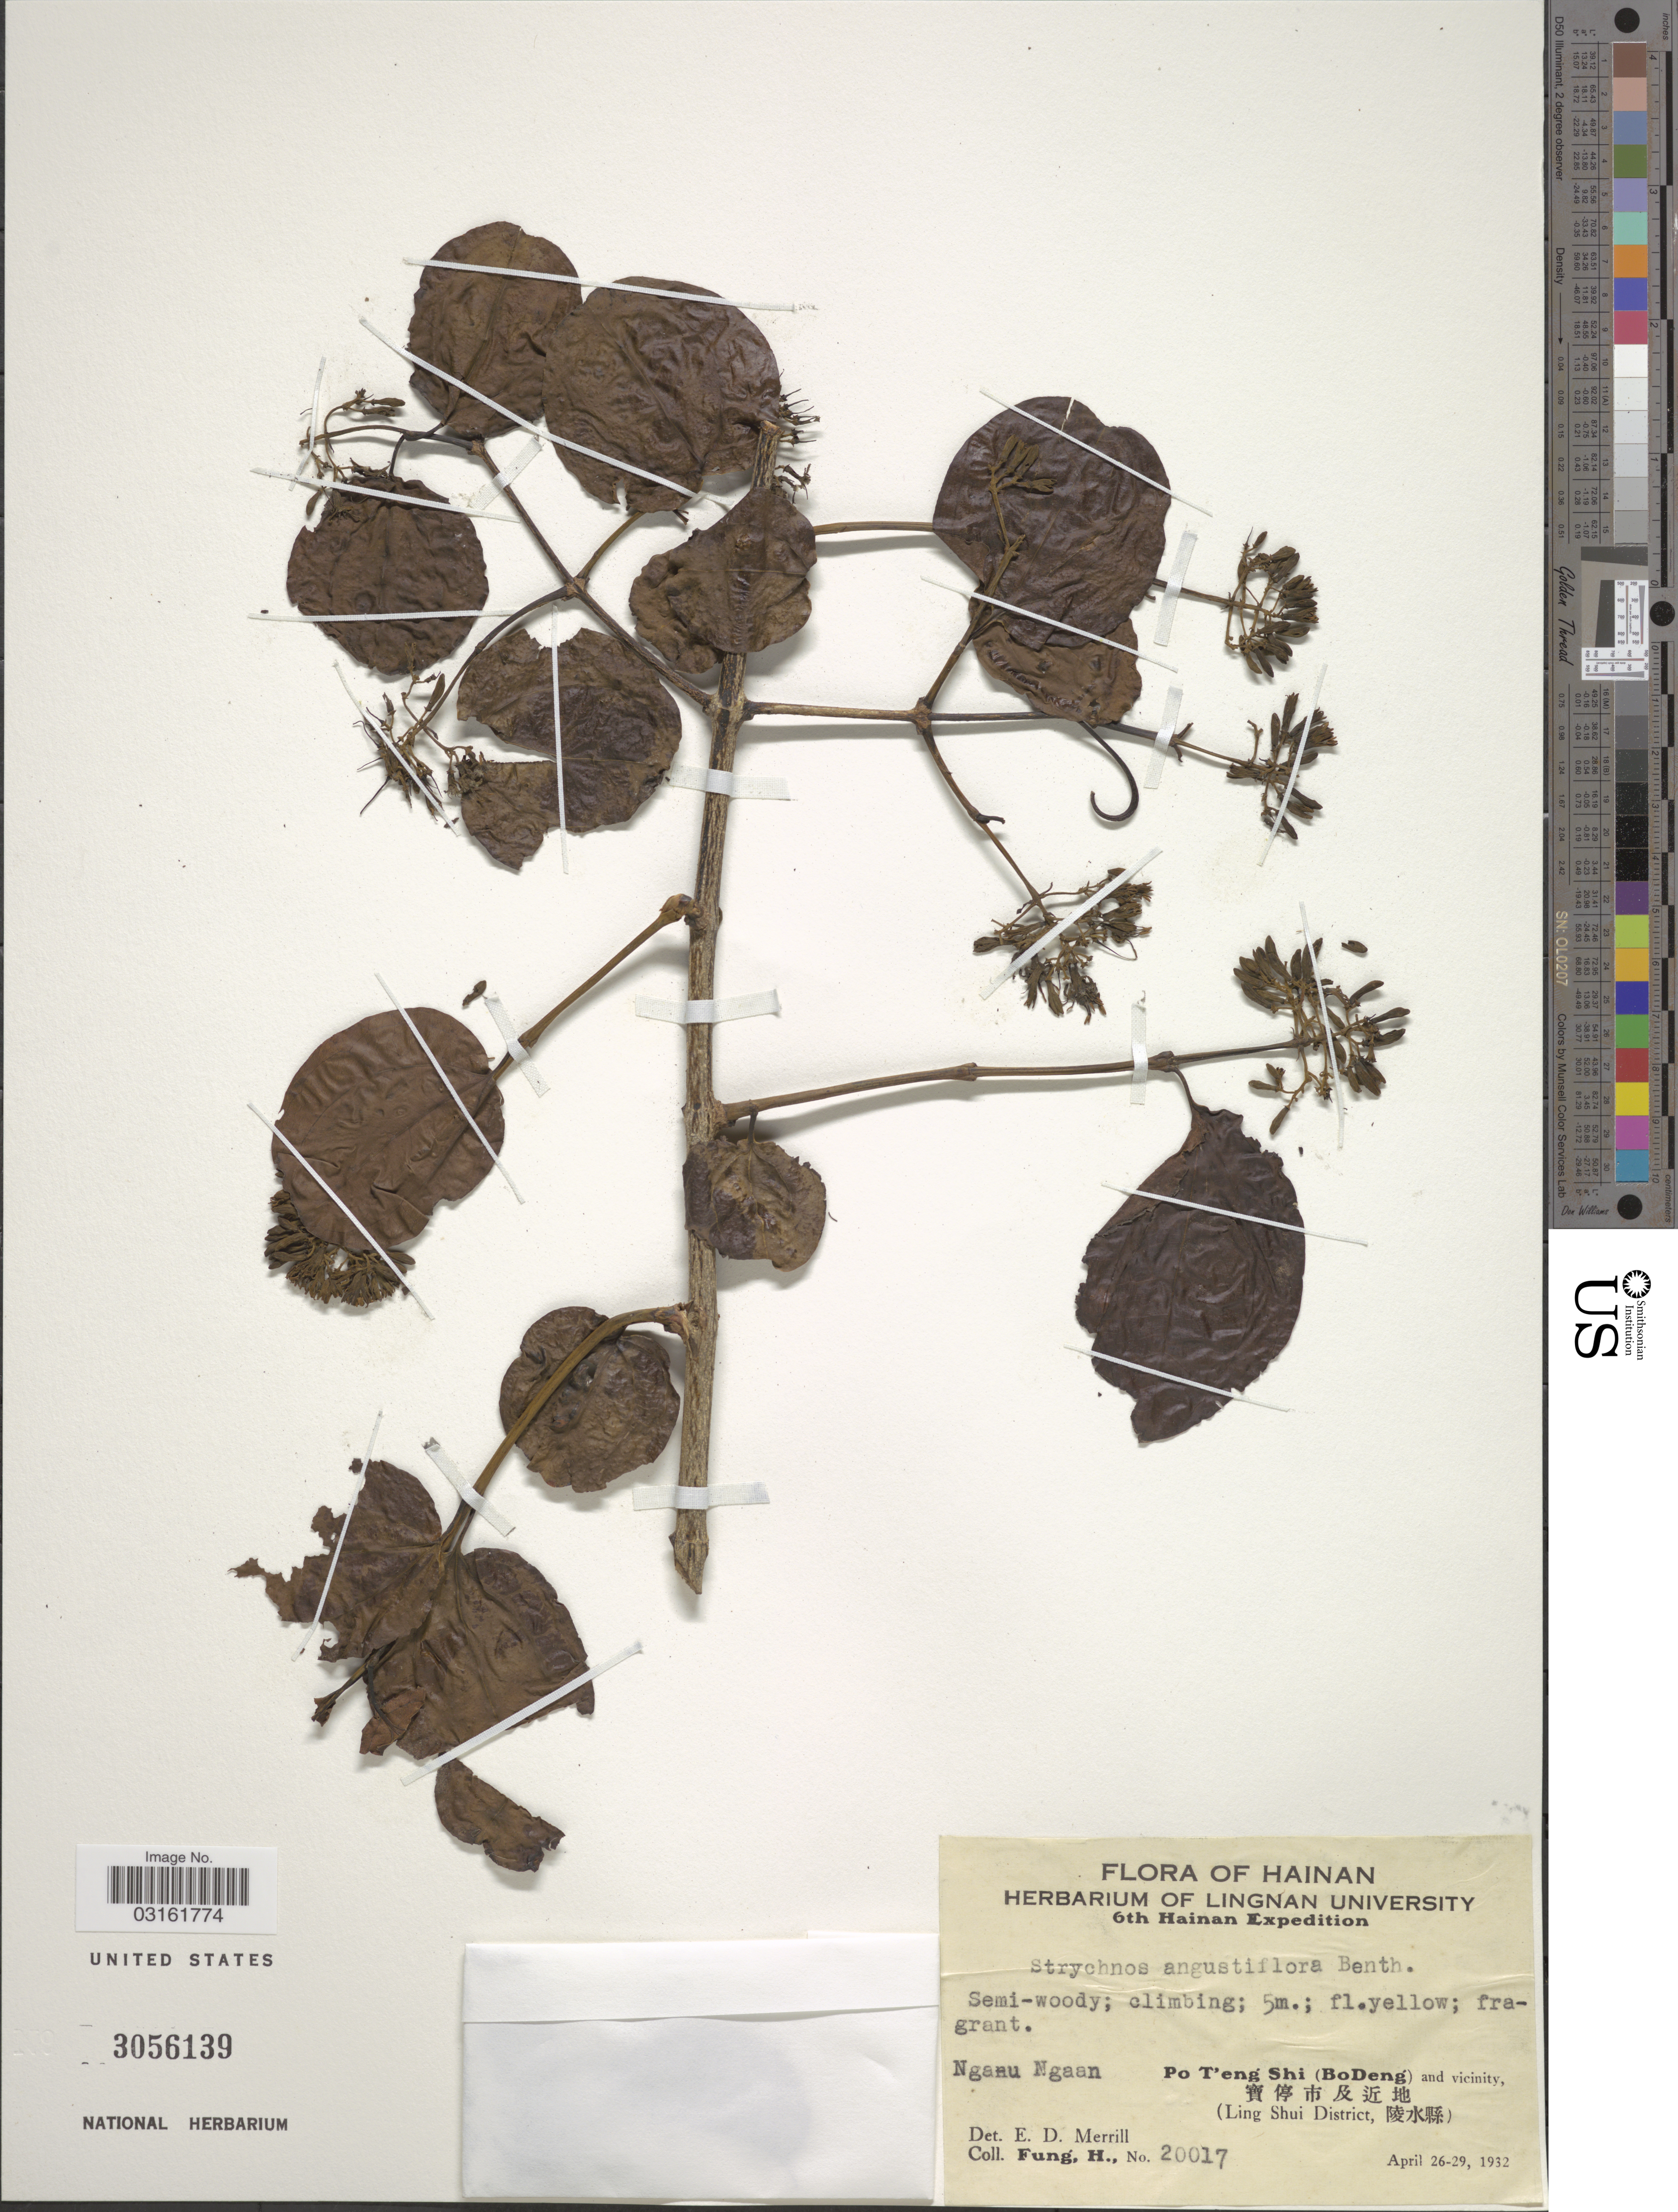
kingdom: Plantae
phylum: Tracheophyta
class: Magnoliopsida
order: Gentianales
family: Loganiaceae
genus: Strychnos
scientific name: Strychnos angustiflora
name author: Benth.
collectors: H. Fung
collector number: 20017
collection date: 1932-04-26/1932-04-29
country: China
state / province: Hainan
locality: Nganu Ngaan. Po T'eng Shi (BoDeng) and vicinity, (Ling Shui District).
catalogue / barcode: US 3056139